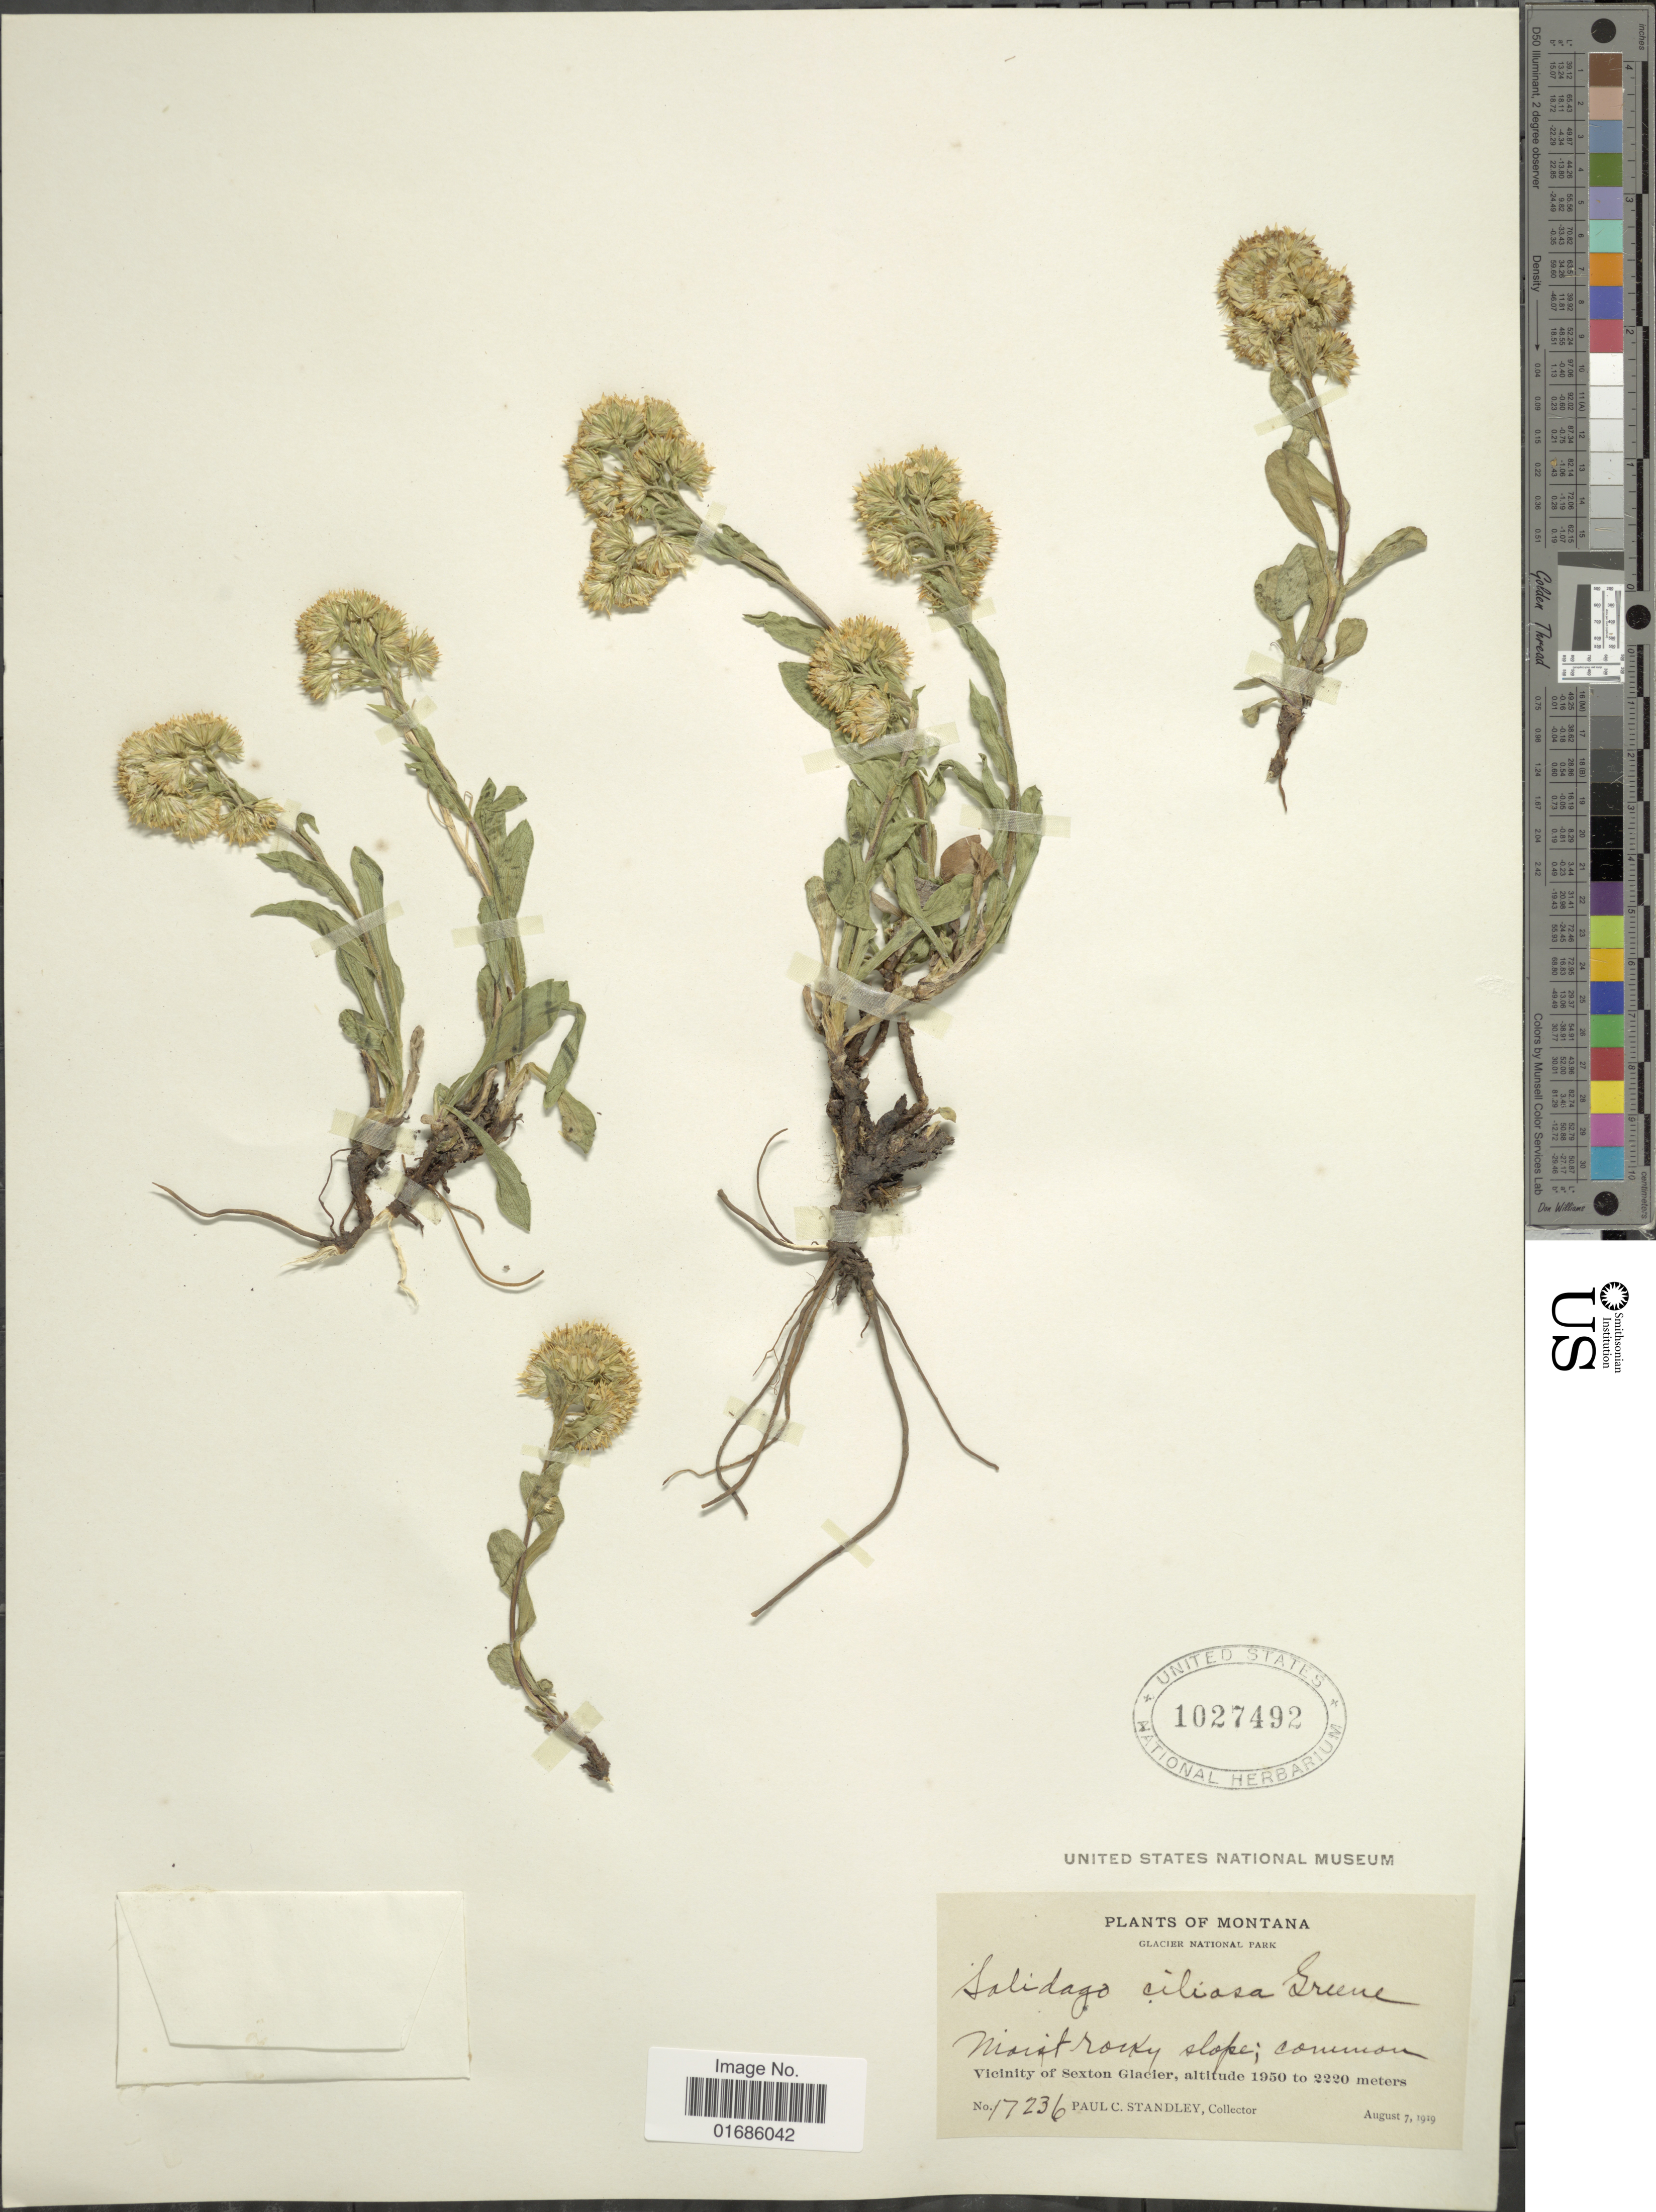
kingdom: Plantae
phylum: Tracheophyta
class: Magnoliopsida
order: Asterales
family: Asteraceae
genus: Solidago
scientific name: Solidago ciliosa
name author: Greene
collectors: P. C. Standley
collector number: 17236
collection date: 1919-08-07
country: United States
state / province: Montana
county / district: Glacier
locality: Glacier National Park, Vicinity of Sexton Glacier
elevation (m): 1950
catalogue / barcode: US 1027492